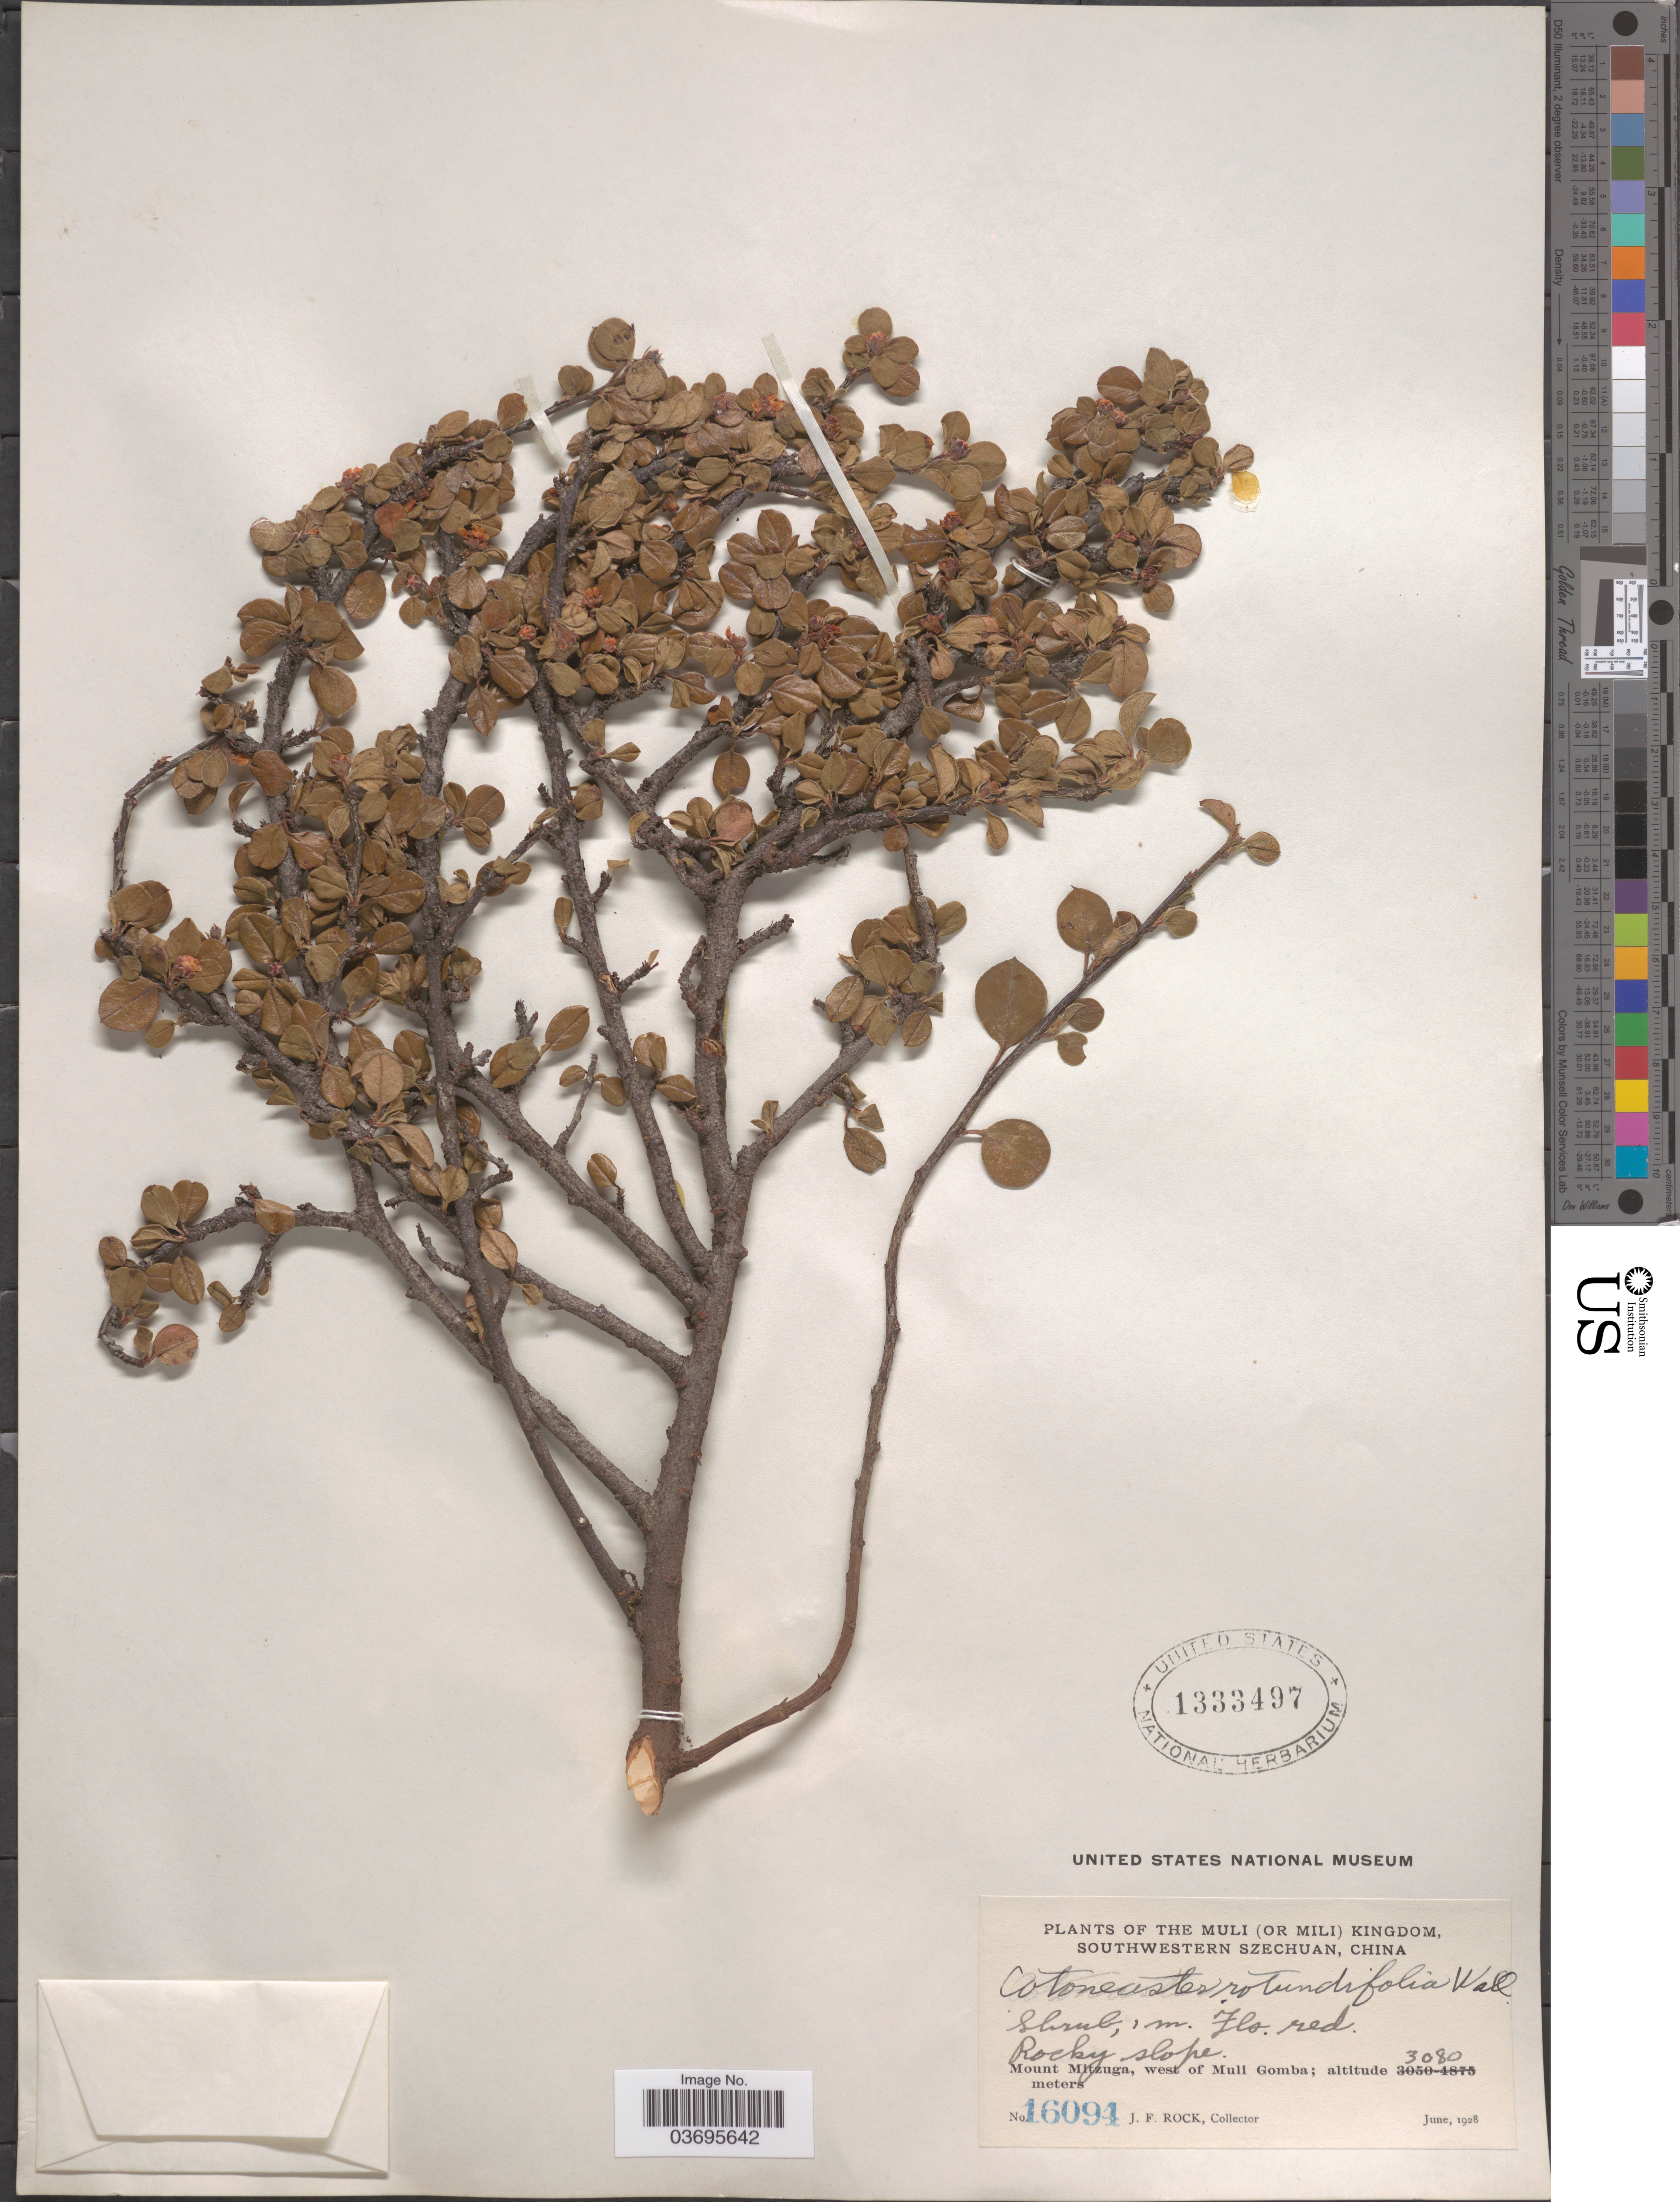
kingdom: Plantae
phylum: Tracheophyta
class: Magnoliopsida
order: Rosales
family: Rosaceae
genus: Cotoneaster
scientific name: Cotoneaster rotundifolius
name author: Wall. ex Lindl.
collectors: J. Rock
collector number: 16094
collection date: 1928-06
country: China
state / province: Sichuan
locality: The Muli (or Mili) Kingdom, Southwestern Szechuan. Mount Mitzuga, west of Muli Gomba.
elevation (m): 3080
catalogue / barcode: US 1333497